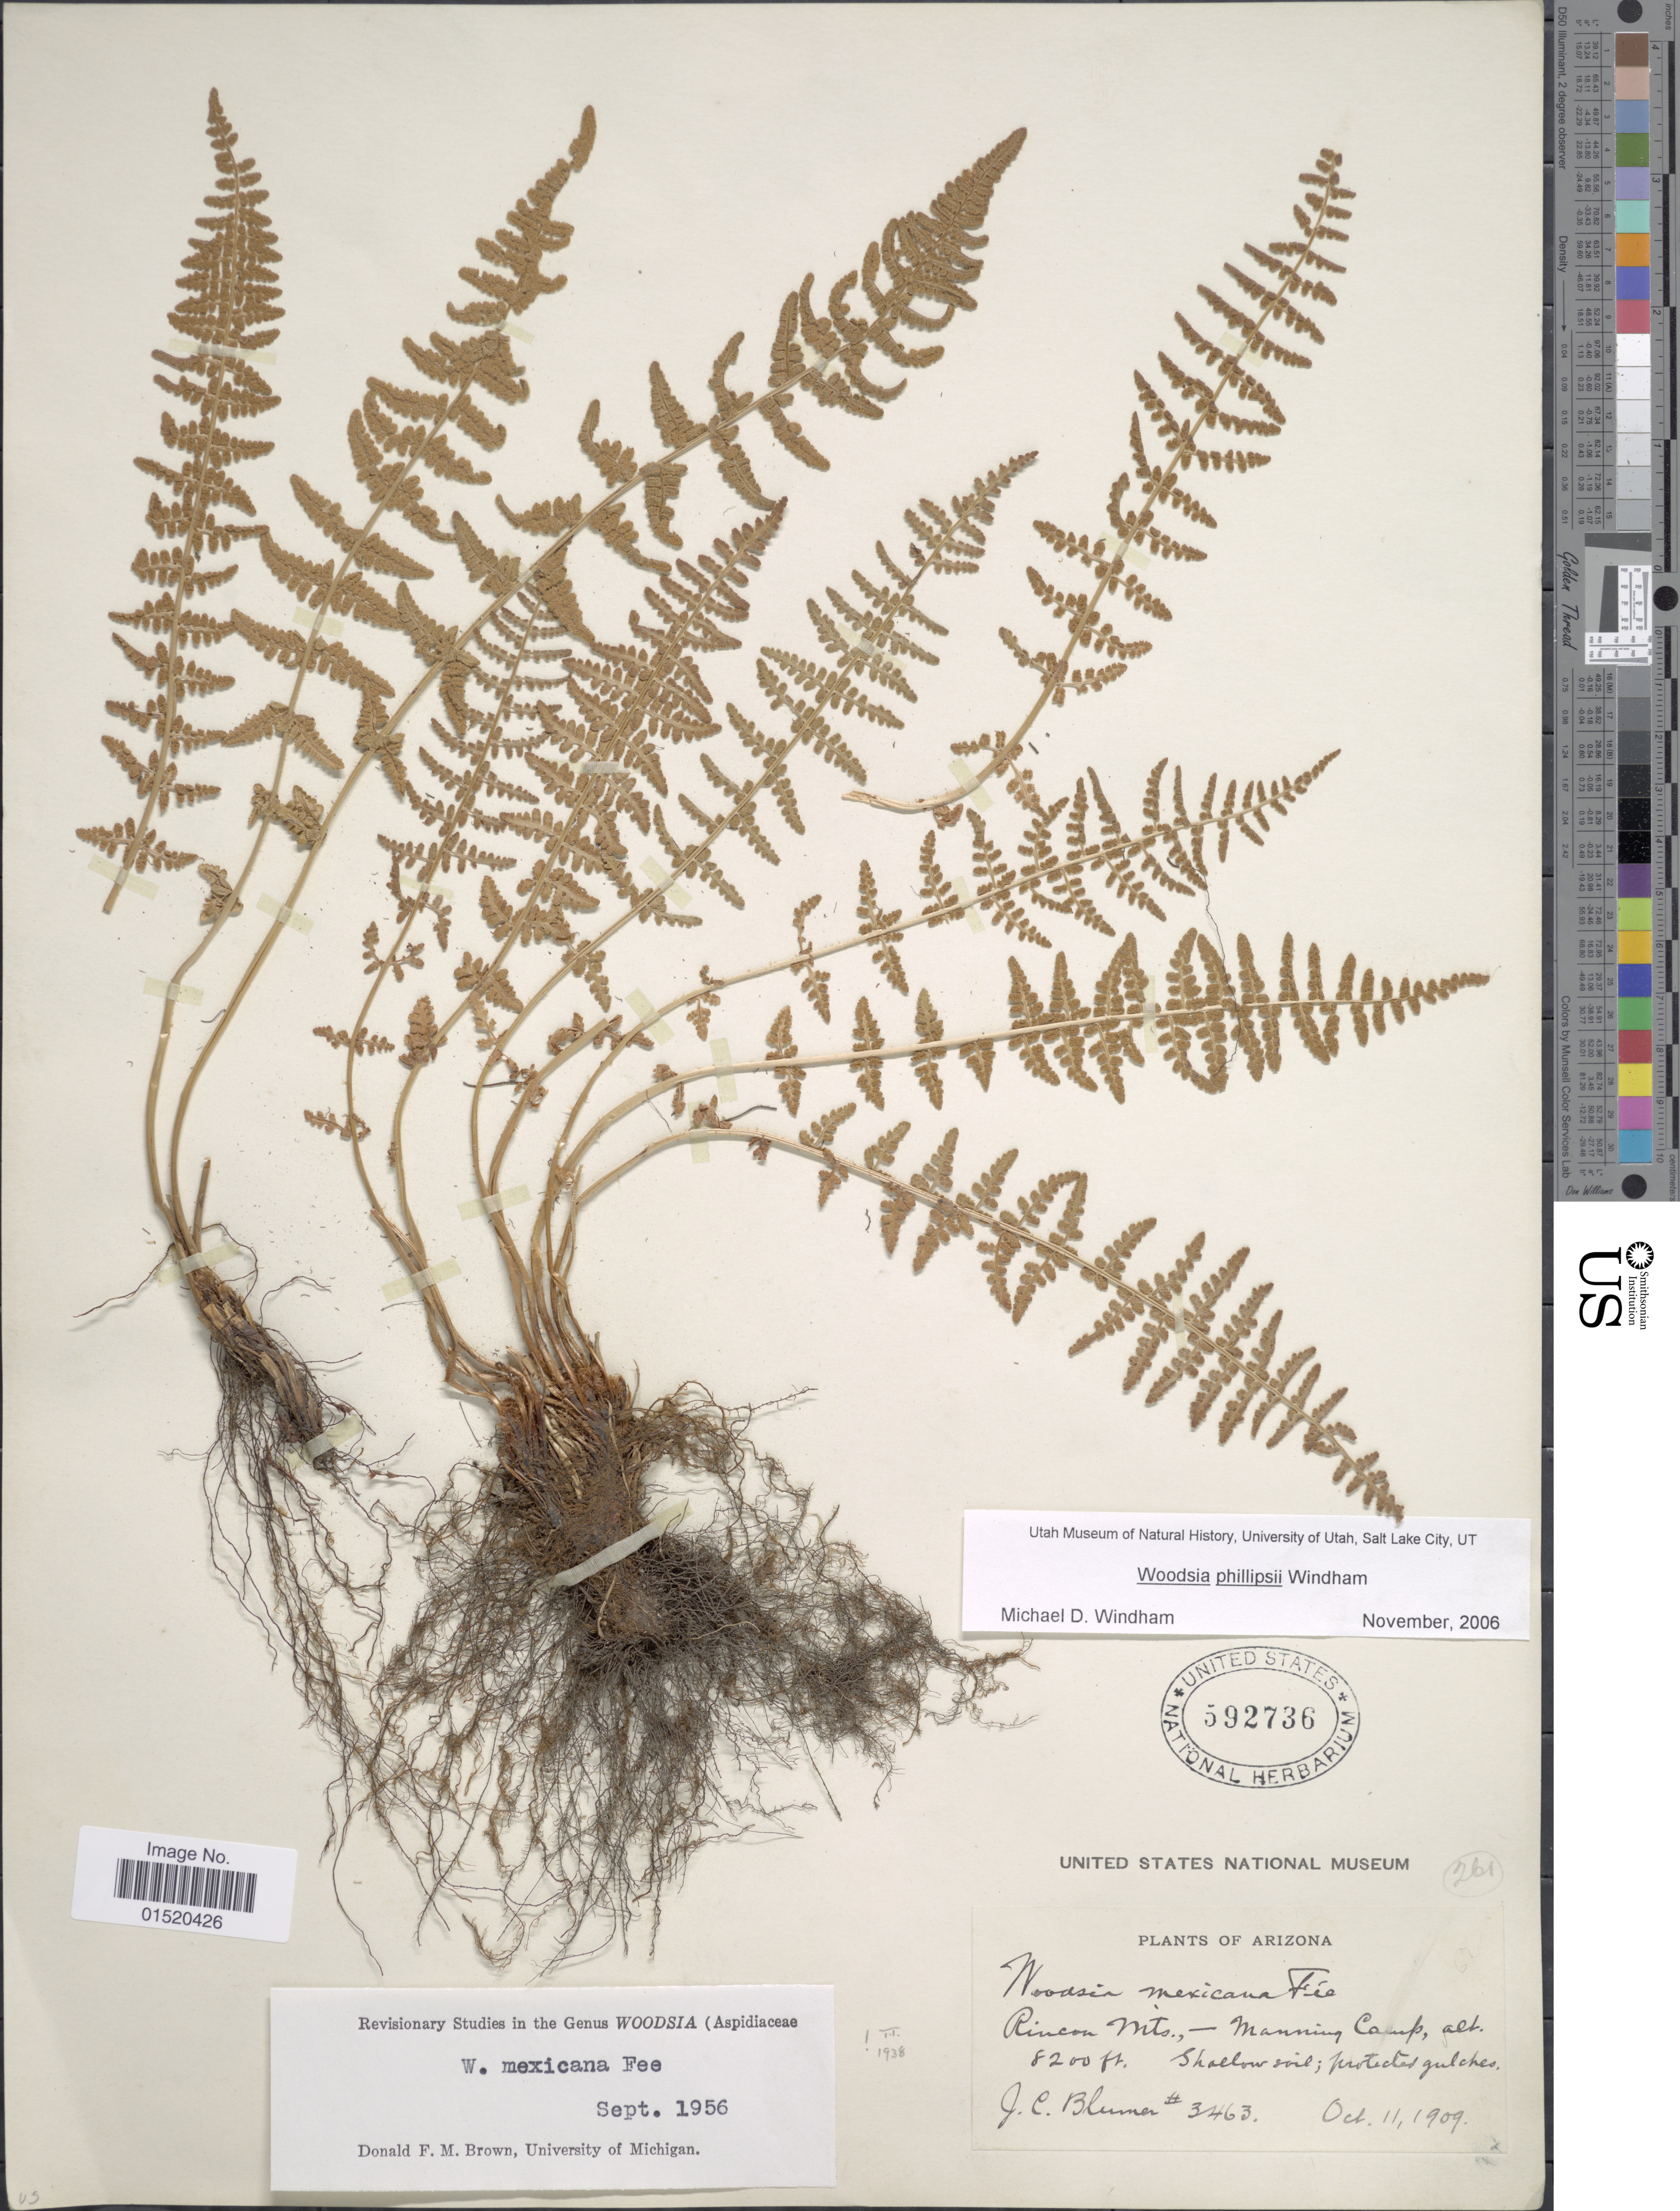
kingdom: Plantae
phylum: Tracheophyta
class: Polypodiopsida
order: Polypodiales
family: Woodsiaceae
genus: Woodsia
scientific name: Woodsia phillipsii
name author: Windham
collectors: J. C. Blumer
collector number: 3463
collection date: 1909-10-11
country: United States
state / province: Arizona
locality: Rincon Mts., - Manning Camp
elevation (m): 2499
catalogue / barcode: US 592736